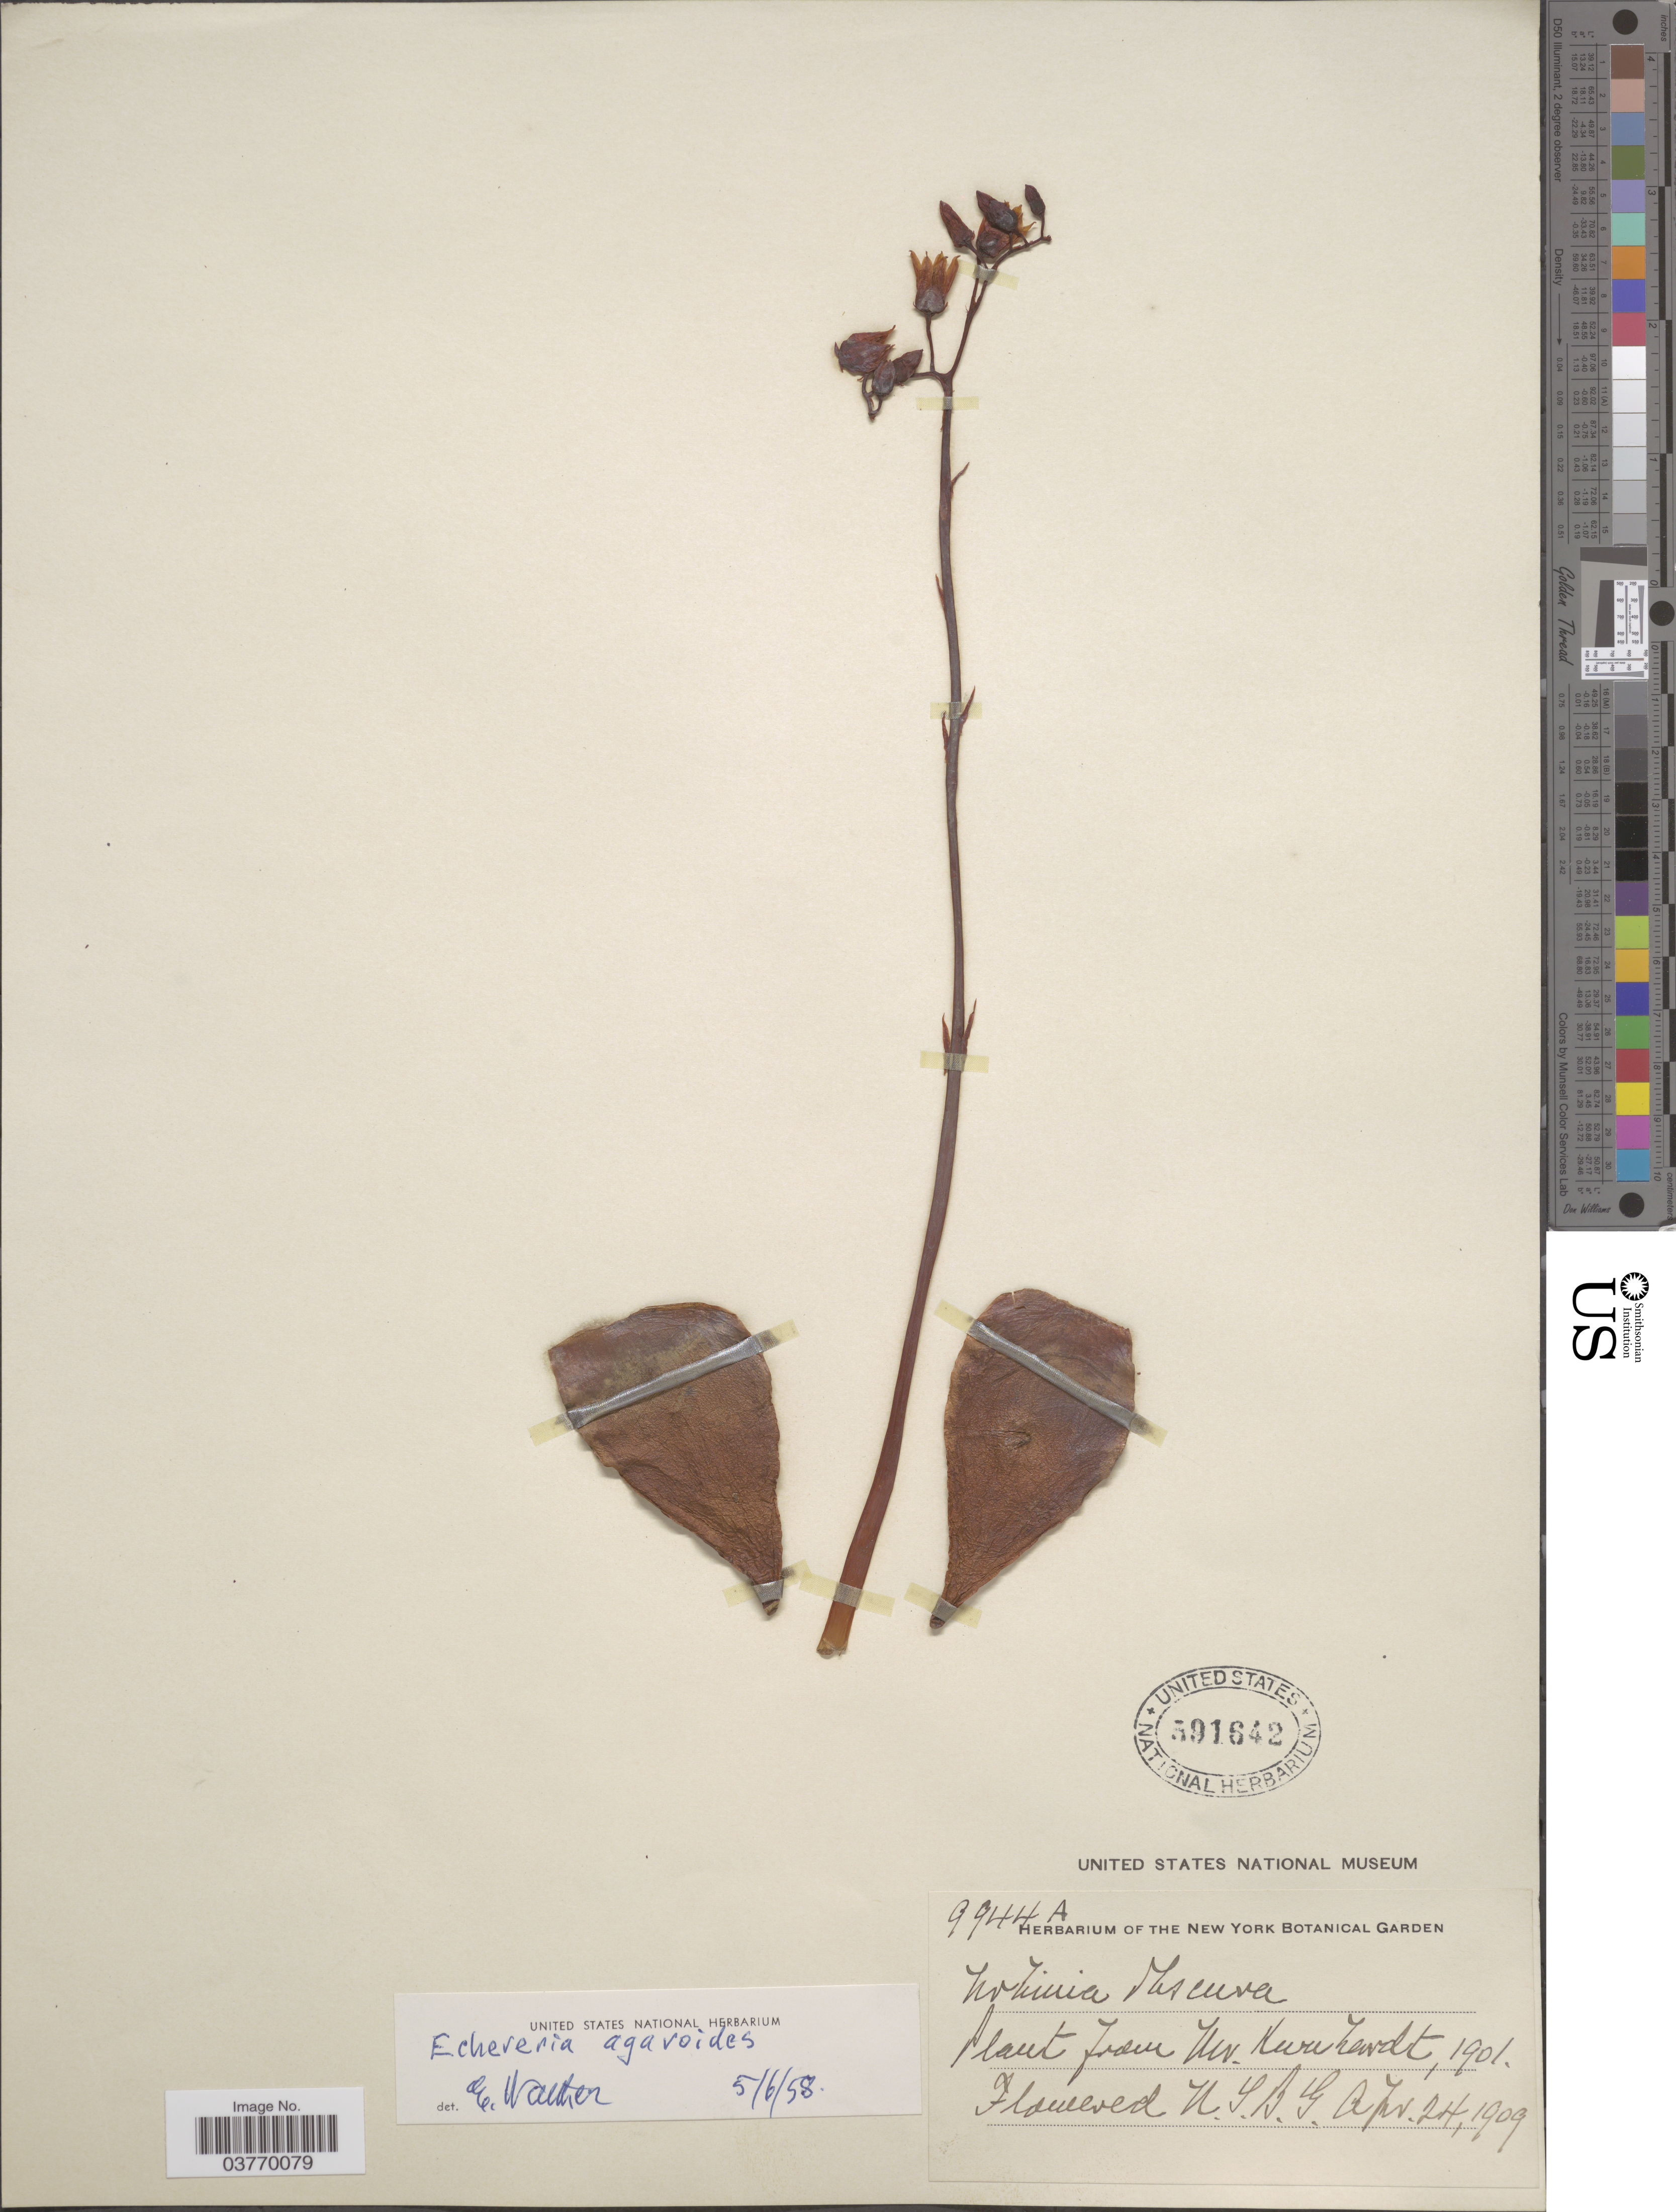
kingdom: Plantae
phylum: Tracheophyta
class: Magnoliopsida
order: Saxifragales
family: Crassulaceae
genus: Echeveria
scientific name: Echeveria agavoides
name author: Lem.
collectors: -. Kunhardt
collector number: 9944A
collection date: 1909-04-24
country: United States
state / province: New York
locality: N. Y. B. G.?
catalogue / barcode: US 591642